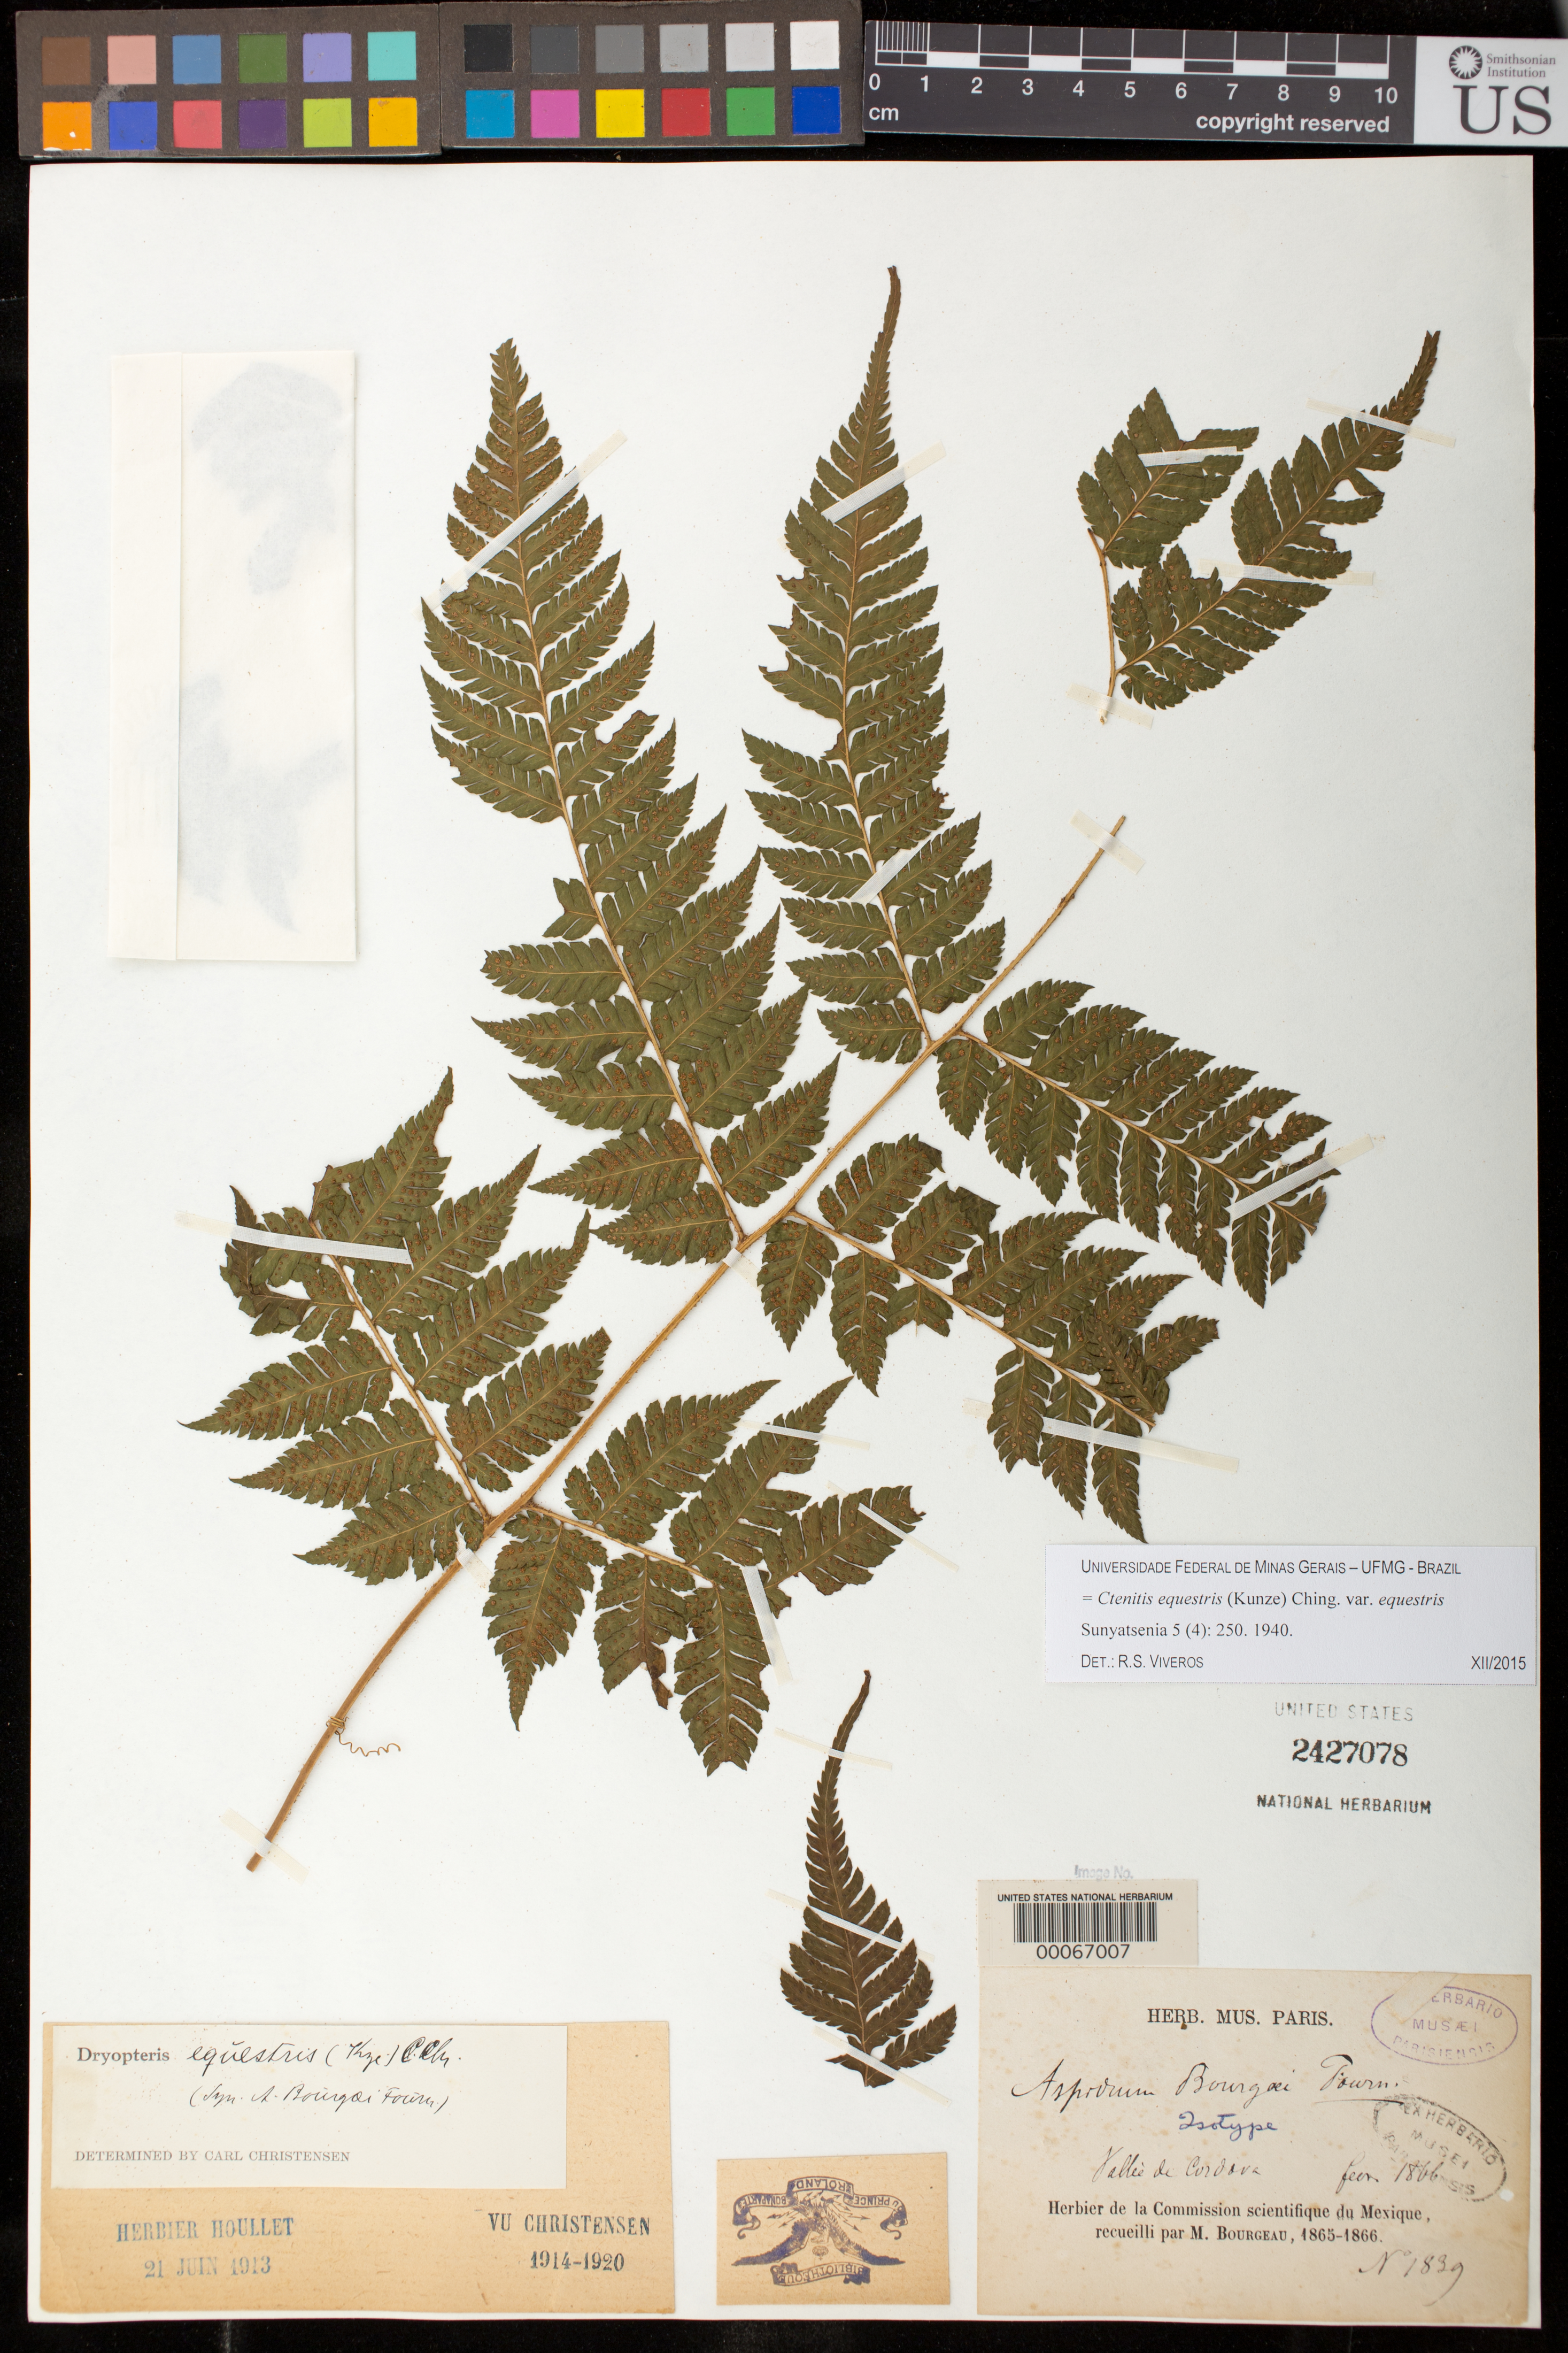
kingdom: Plantae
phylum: Tracheophyta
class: Polypodiopsida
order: Polypodiales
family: Tectariaceae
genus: Aspidium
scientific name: Aspidium bourgaei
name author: E. Fourn.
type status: Isotype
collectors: E. Bourgeau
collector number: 1839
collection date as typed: Feb 1866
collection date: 1866-02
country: Mexico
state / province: Veracruz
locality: Valle de Cordova.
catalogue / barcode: US 2427078